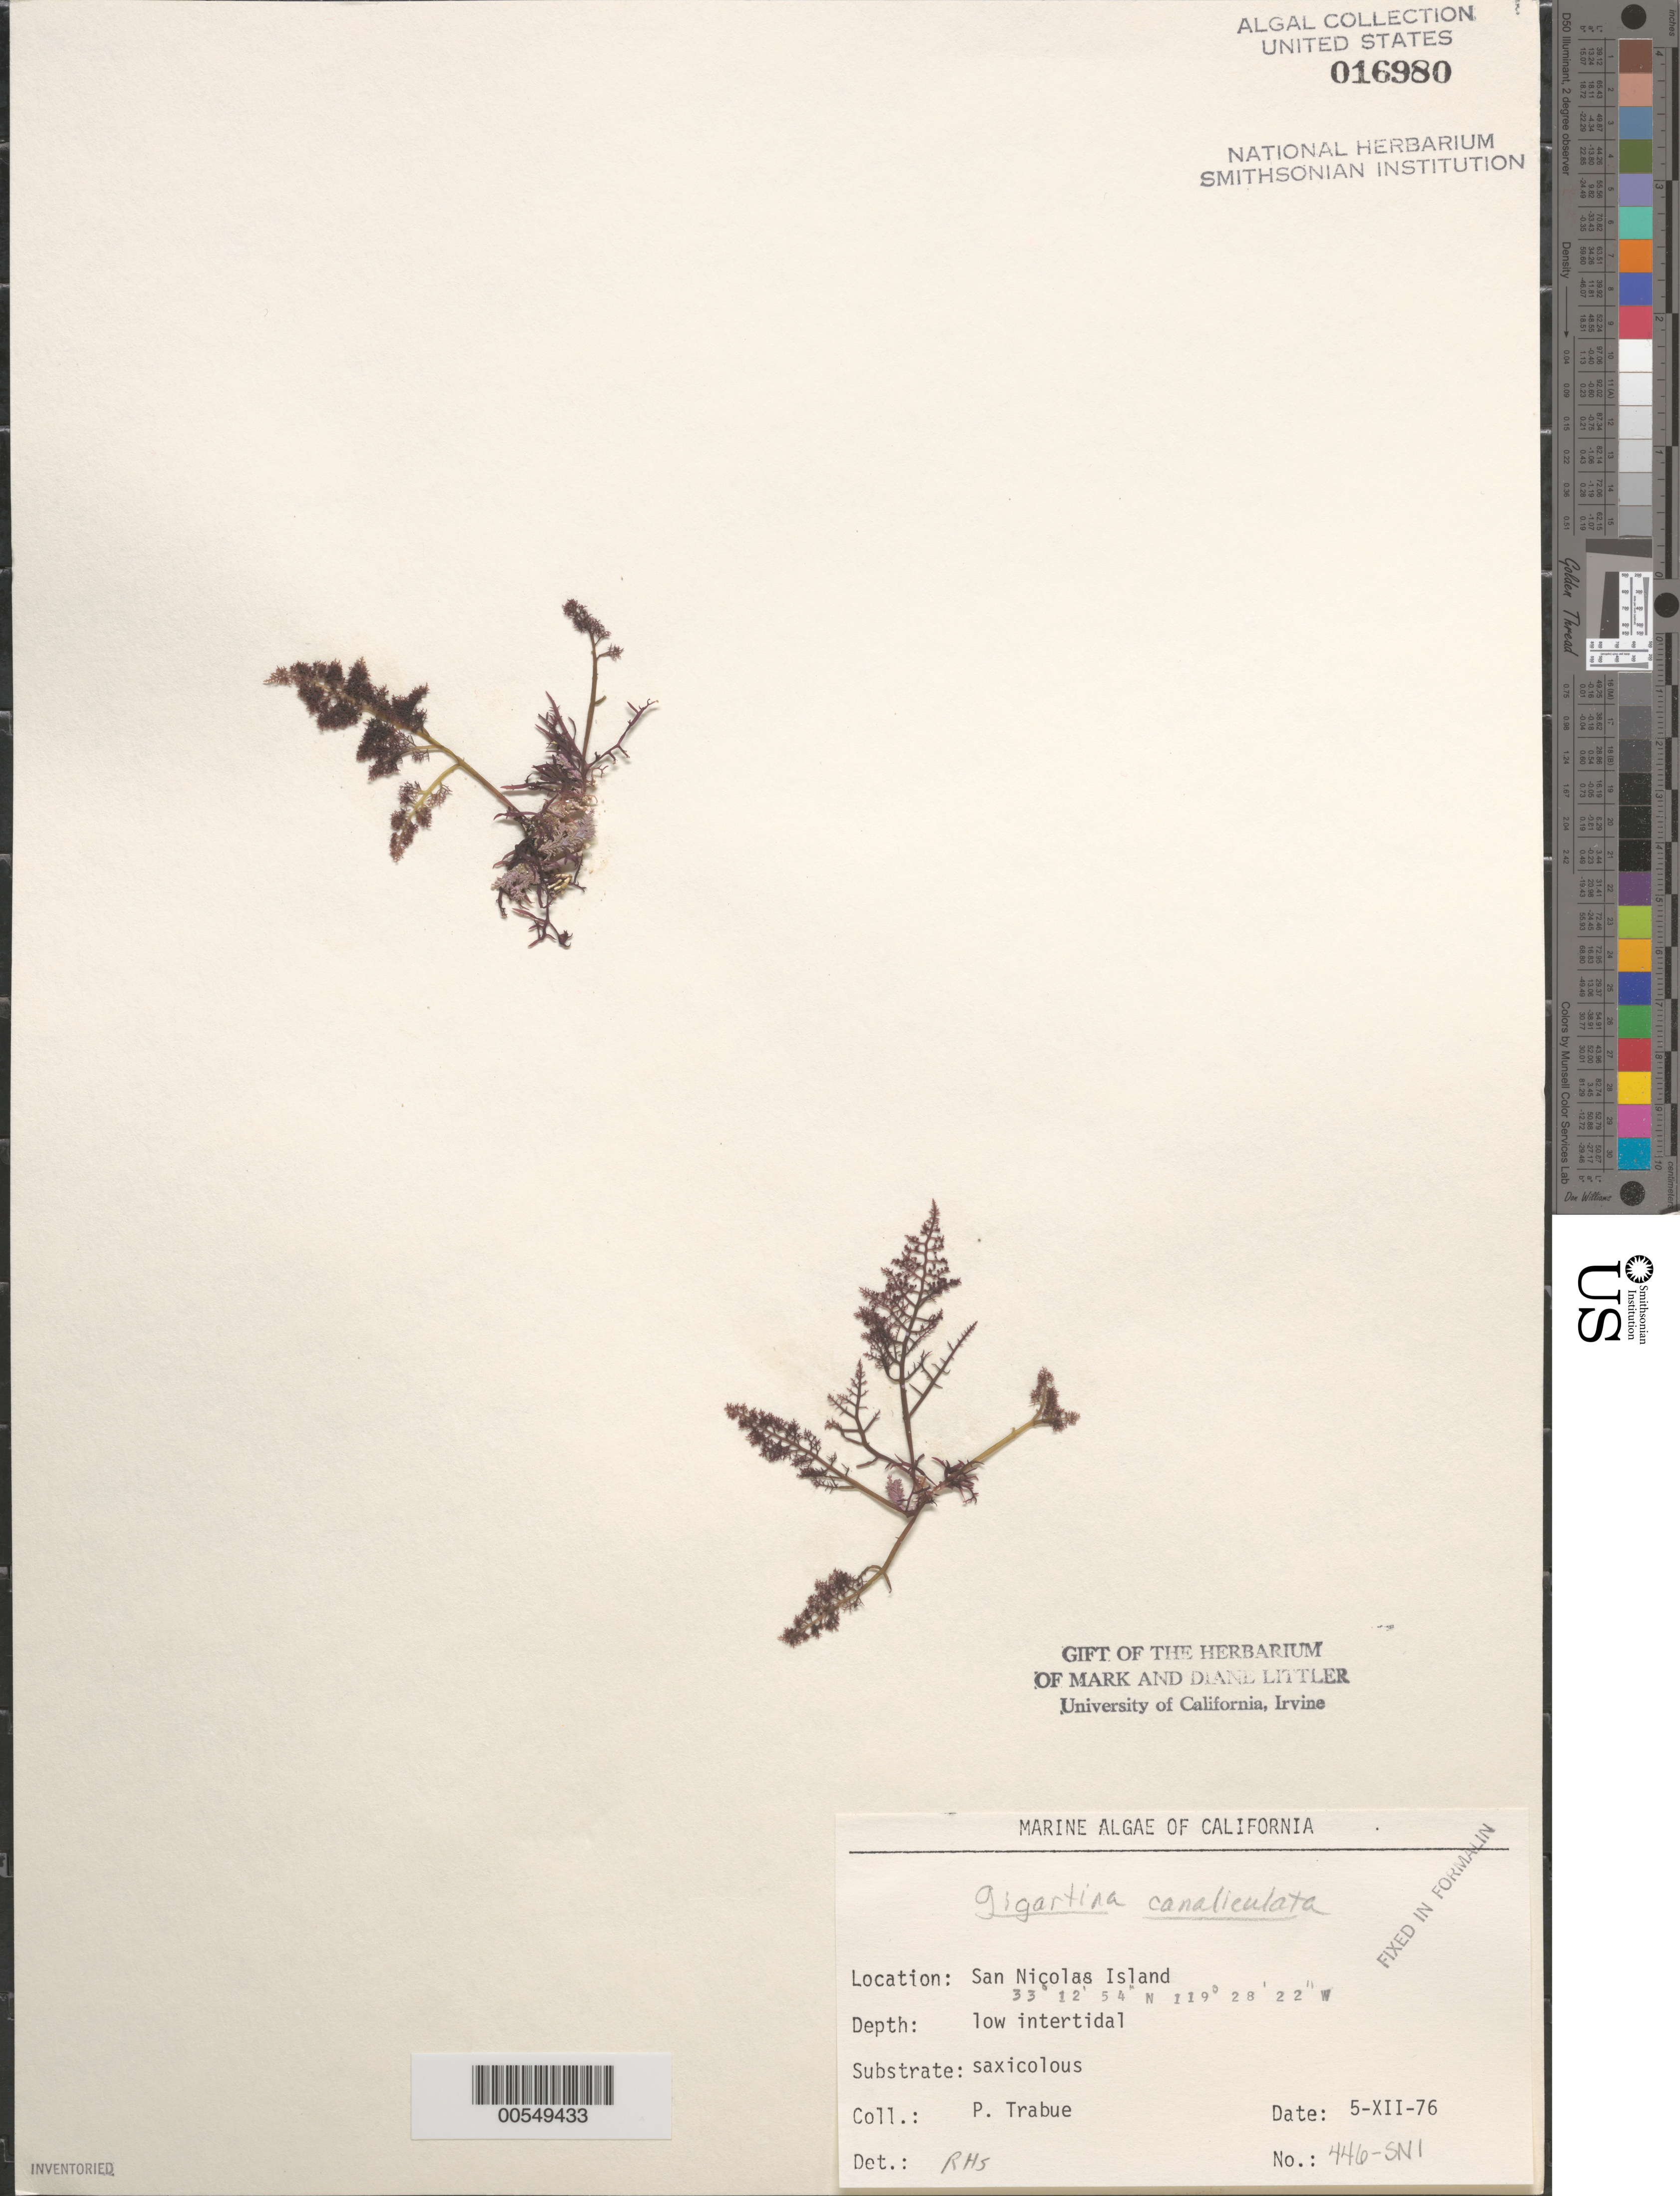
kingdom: Plantae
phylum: Rhodophyta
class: Florideophyceae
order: Gigartinales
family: Gigartinaceae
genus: Chondracanthus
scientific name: Chondracanthus canaliculatus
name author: (Harv.) Guiry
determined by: Algae name updating Project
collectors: P. J. Trabue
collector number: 446-sni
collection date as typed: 05 Dec 1976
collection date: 1976-12-05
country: United States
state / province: California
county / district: Ventura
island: San Nicolas Island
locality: Dutch Harbor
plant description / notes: BLM-SOCALBIGHT Rocky Intertidal Survey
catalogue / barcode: US 16980